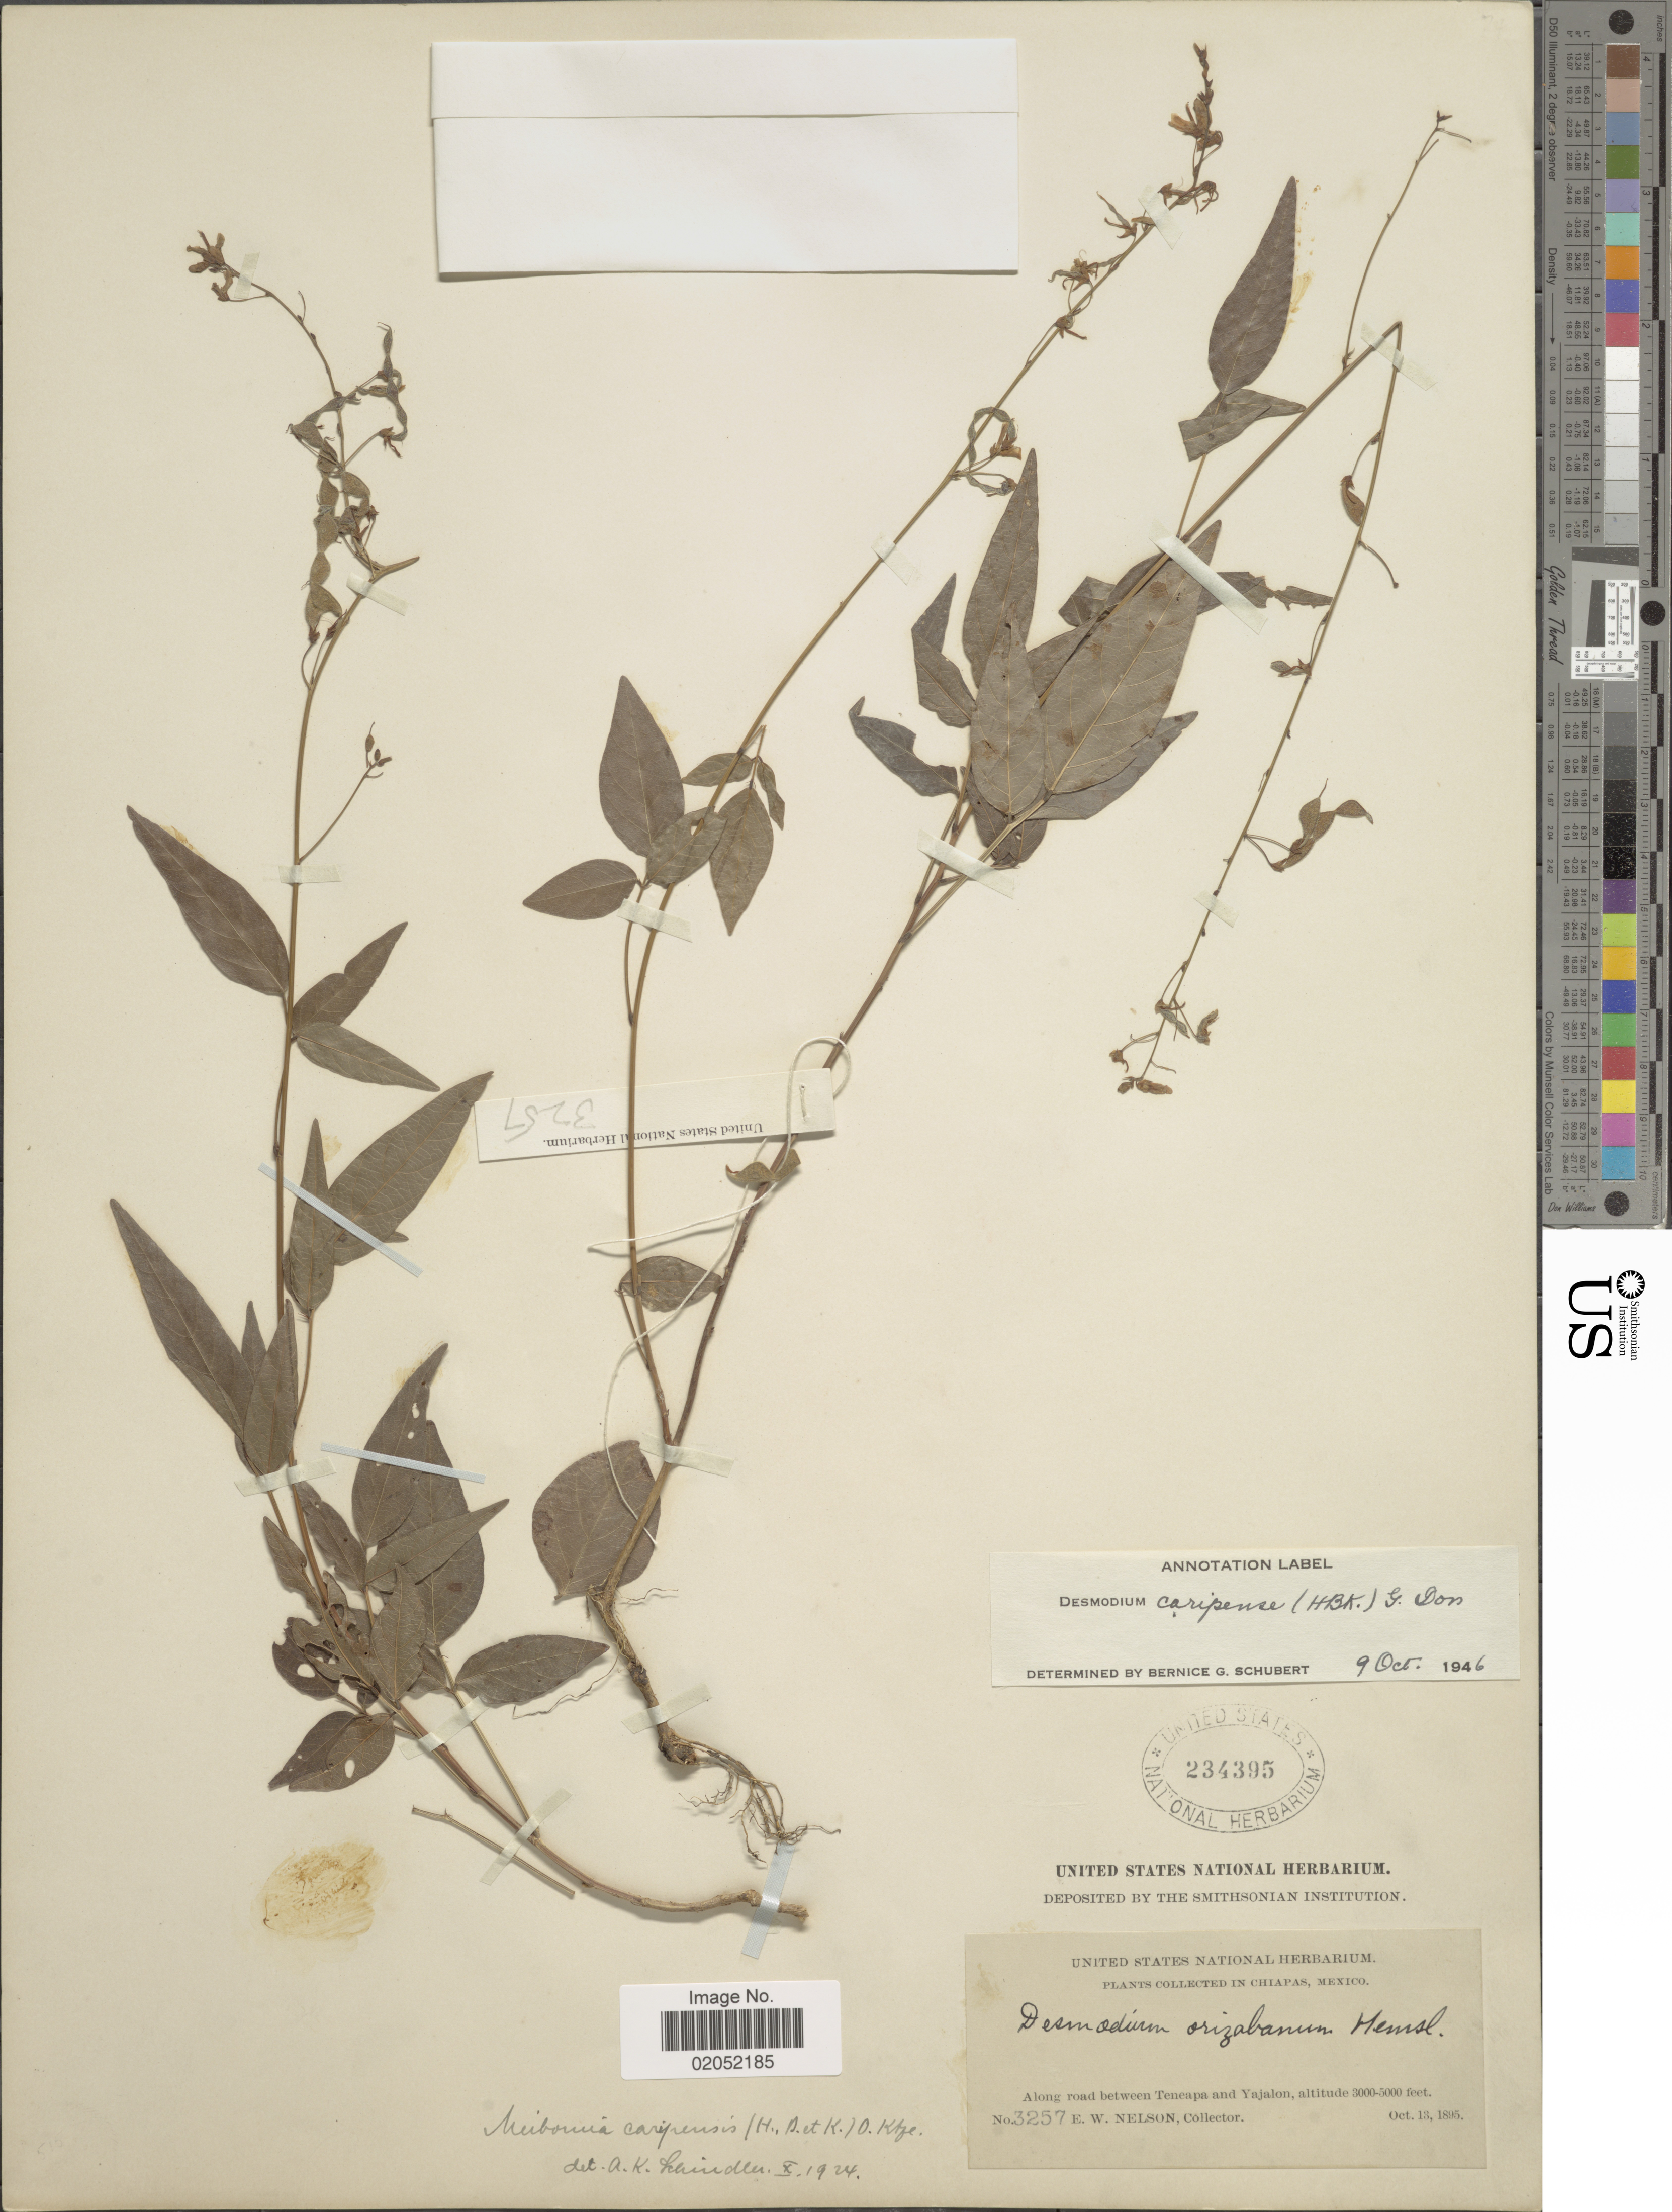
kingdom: Plantae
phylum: Tracheophyta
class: Magnoliopsida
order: Fabales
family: Fabaceae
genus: Desmodium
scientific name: Desmodium caripense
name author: (Kunth) G. Don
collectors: E. W. Nelson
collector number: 3257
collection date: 1895-10-13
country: Mexico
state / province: Chiapas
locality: In chiapas, Mexico. Along road between Teneapa and Yajalon.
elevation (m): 914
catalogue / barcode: US 234395